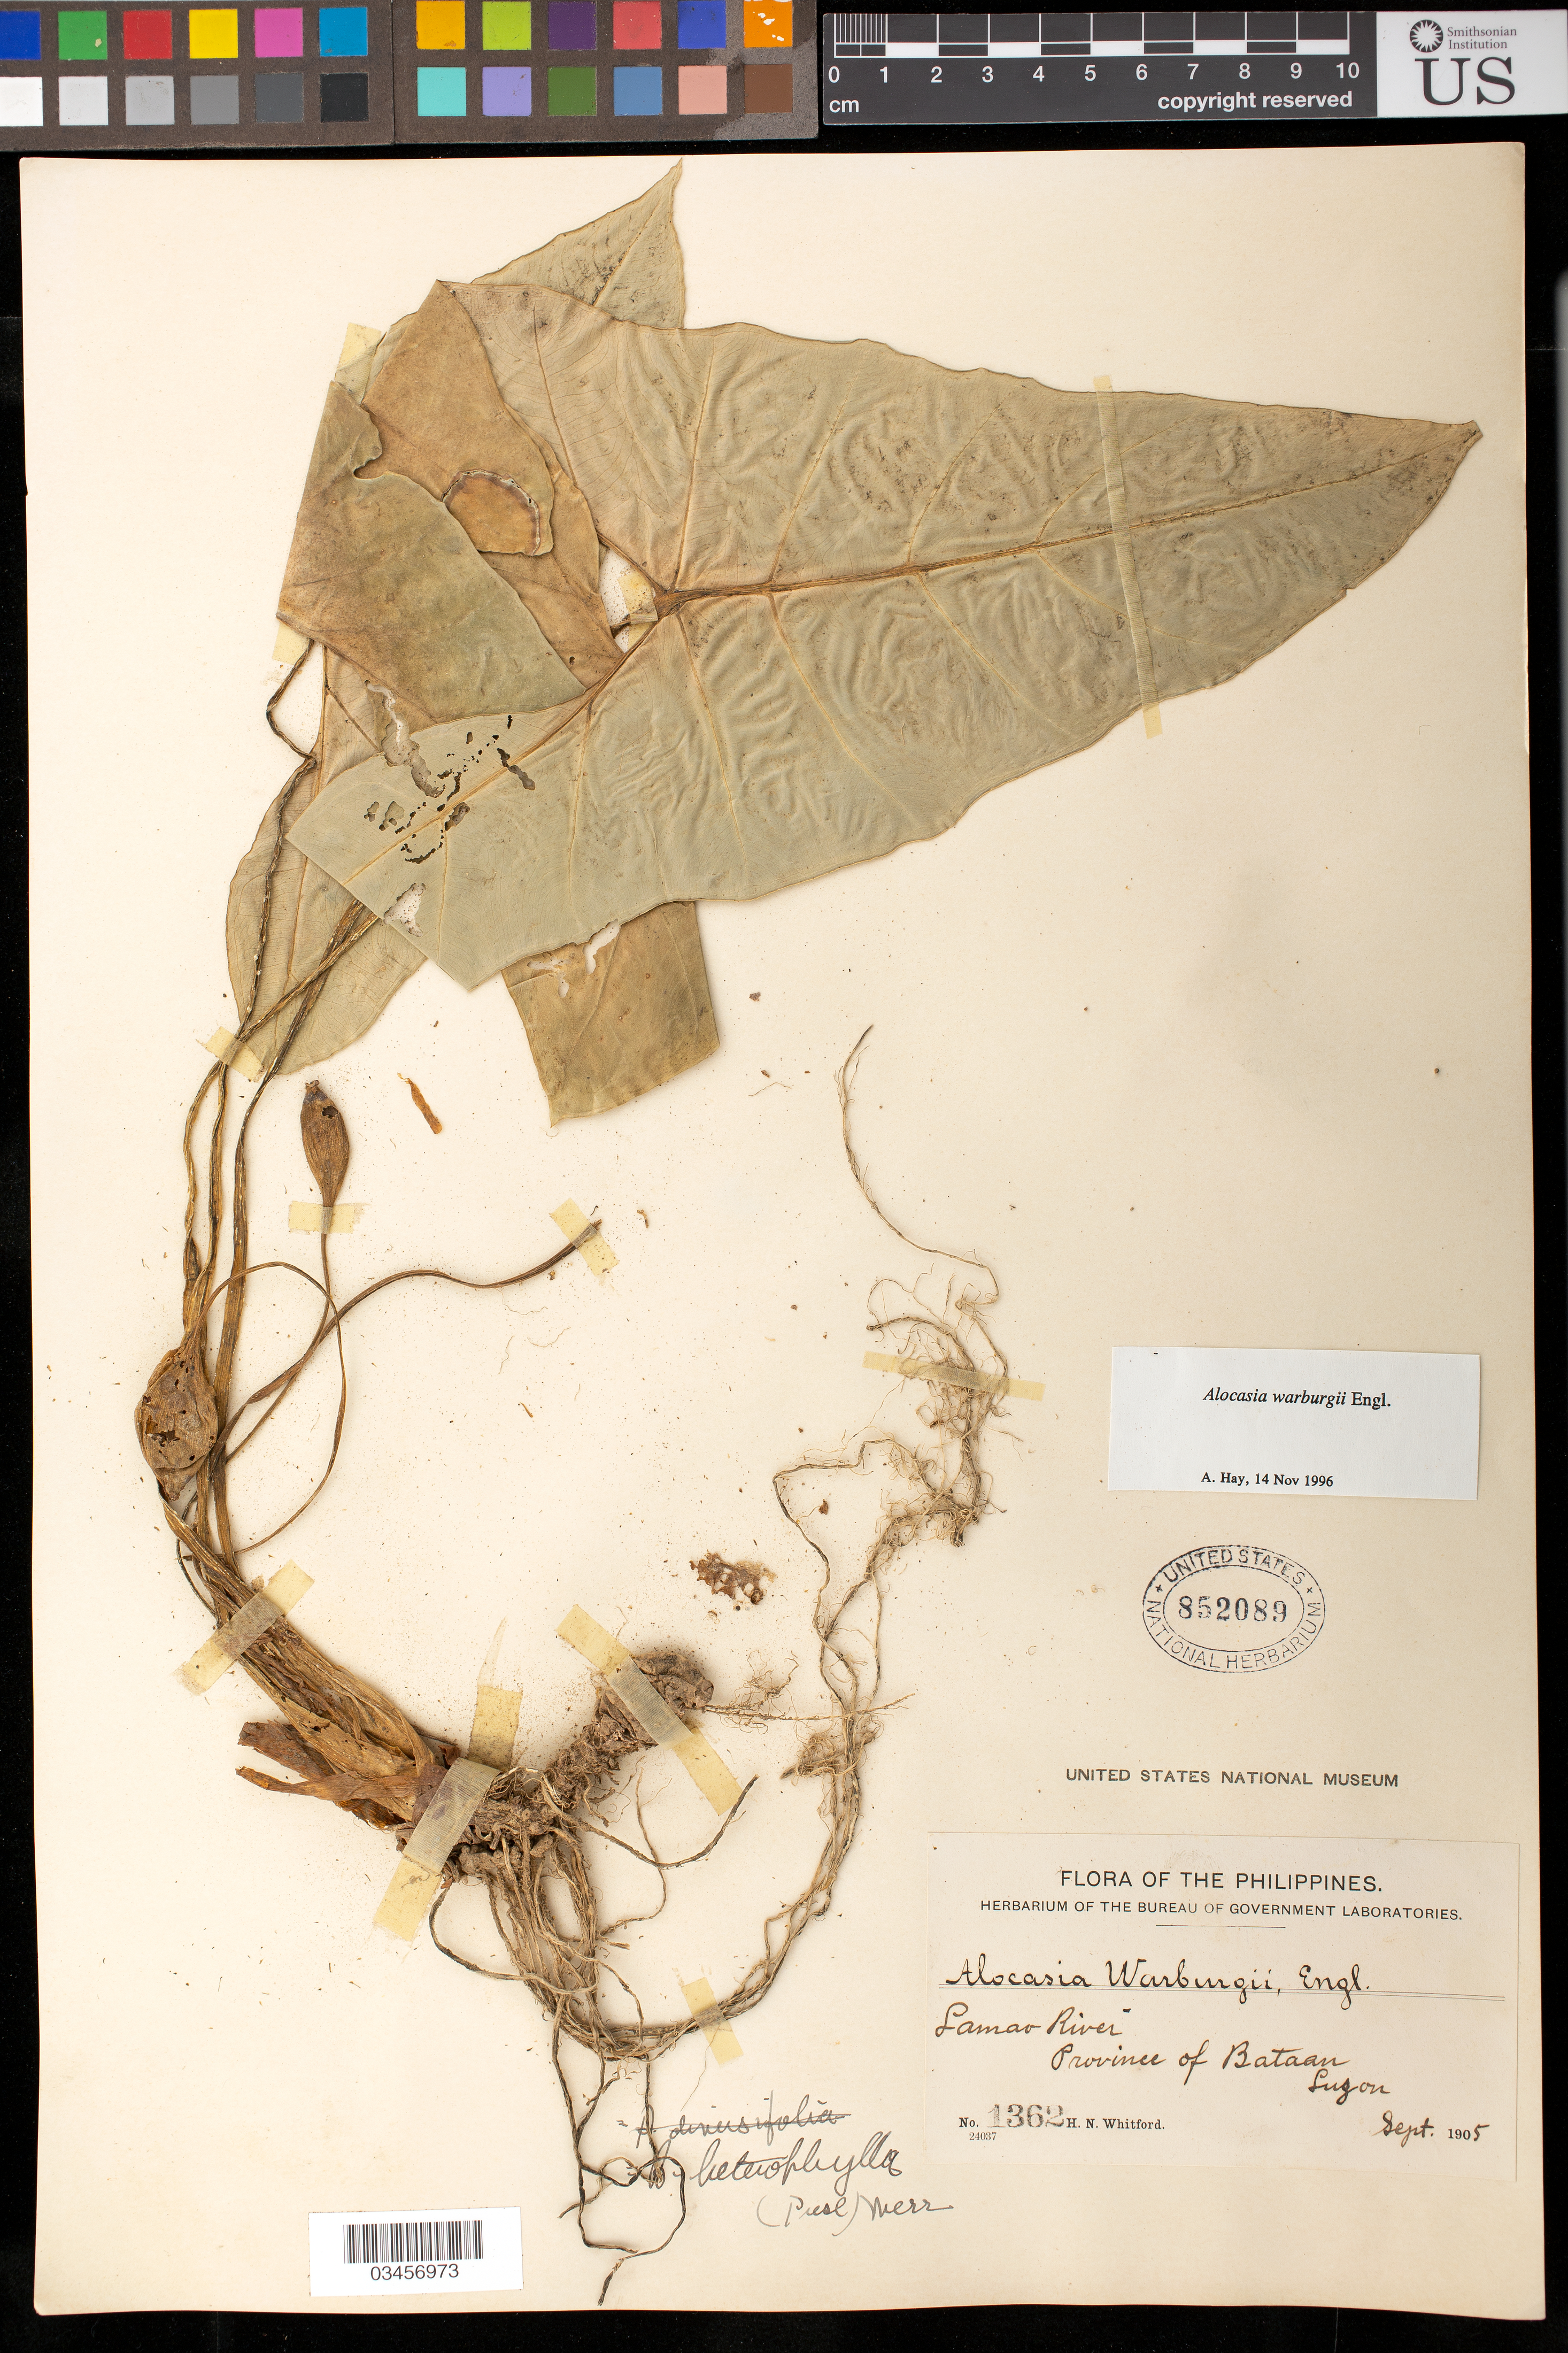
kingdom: Plantae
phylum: Tracheophyta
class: Liliopsida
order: Alismatales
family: Araceae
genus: Alocasia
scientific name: Alocasia warburgii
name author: Engl.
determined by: Hay, A.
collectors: H. N. Whitford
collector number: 1362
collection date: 1905-09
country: Philippines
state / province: Central Luzon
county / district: Bataan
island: Luzon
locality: Lamao River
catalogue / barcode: US 852089